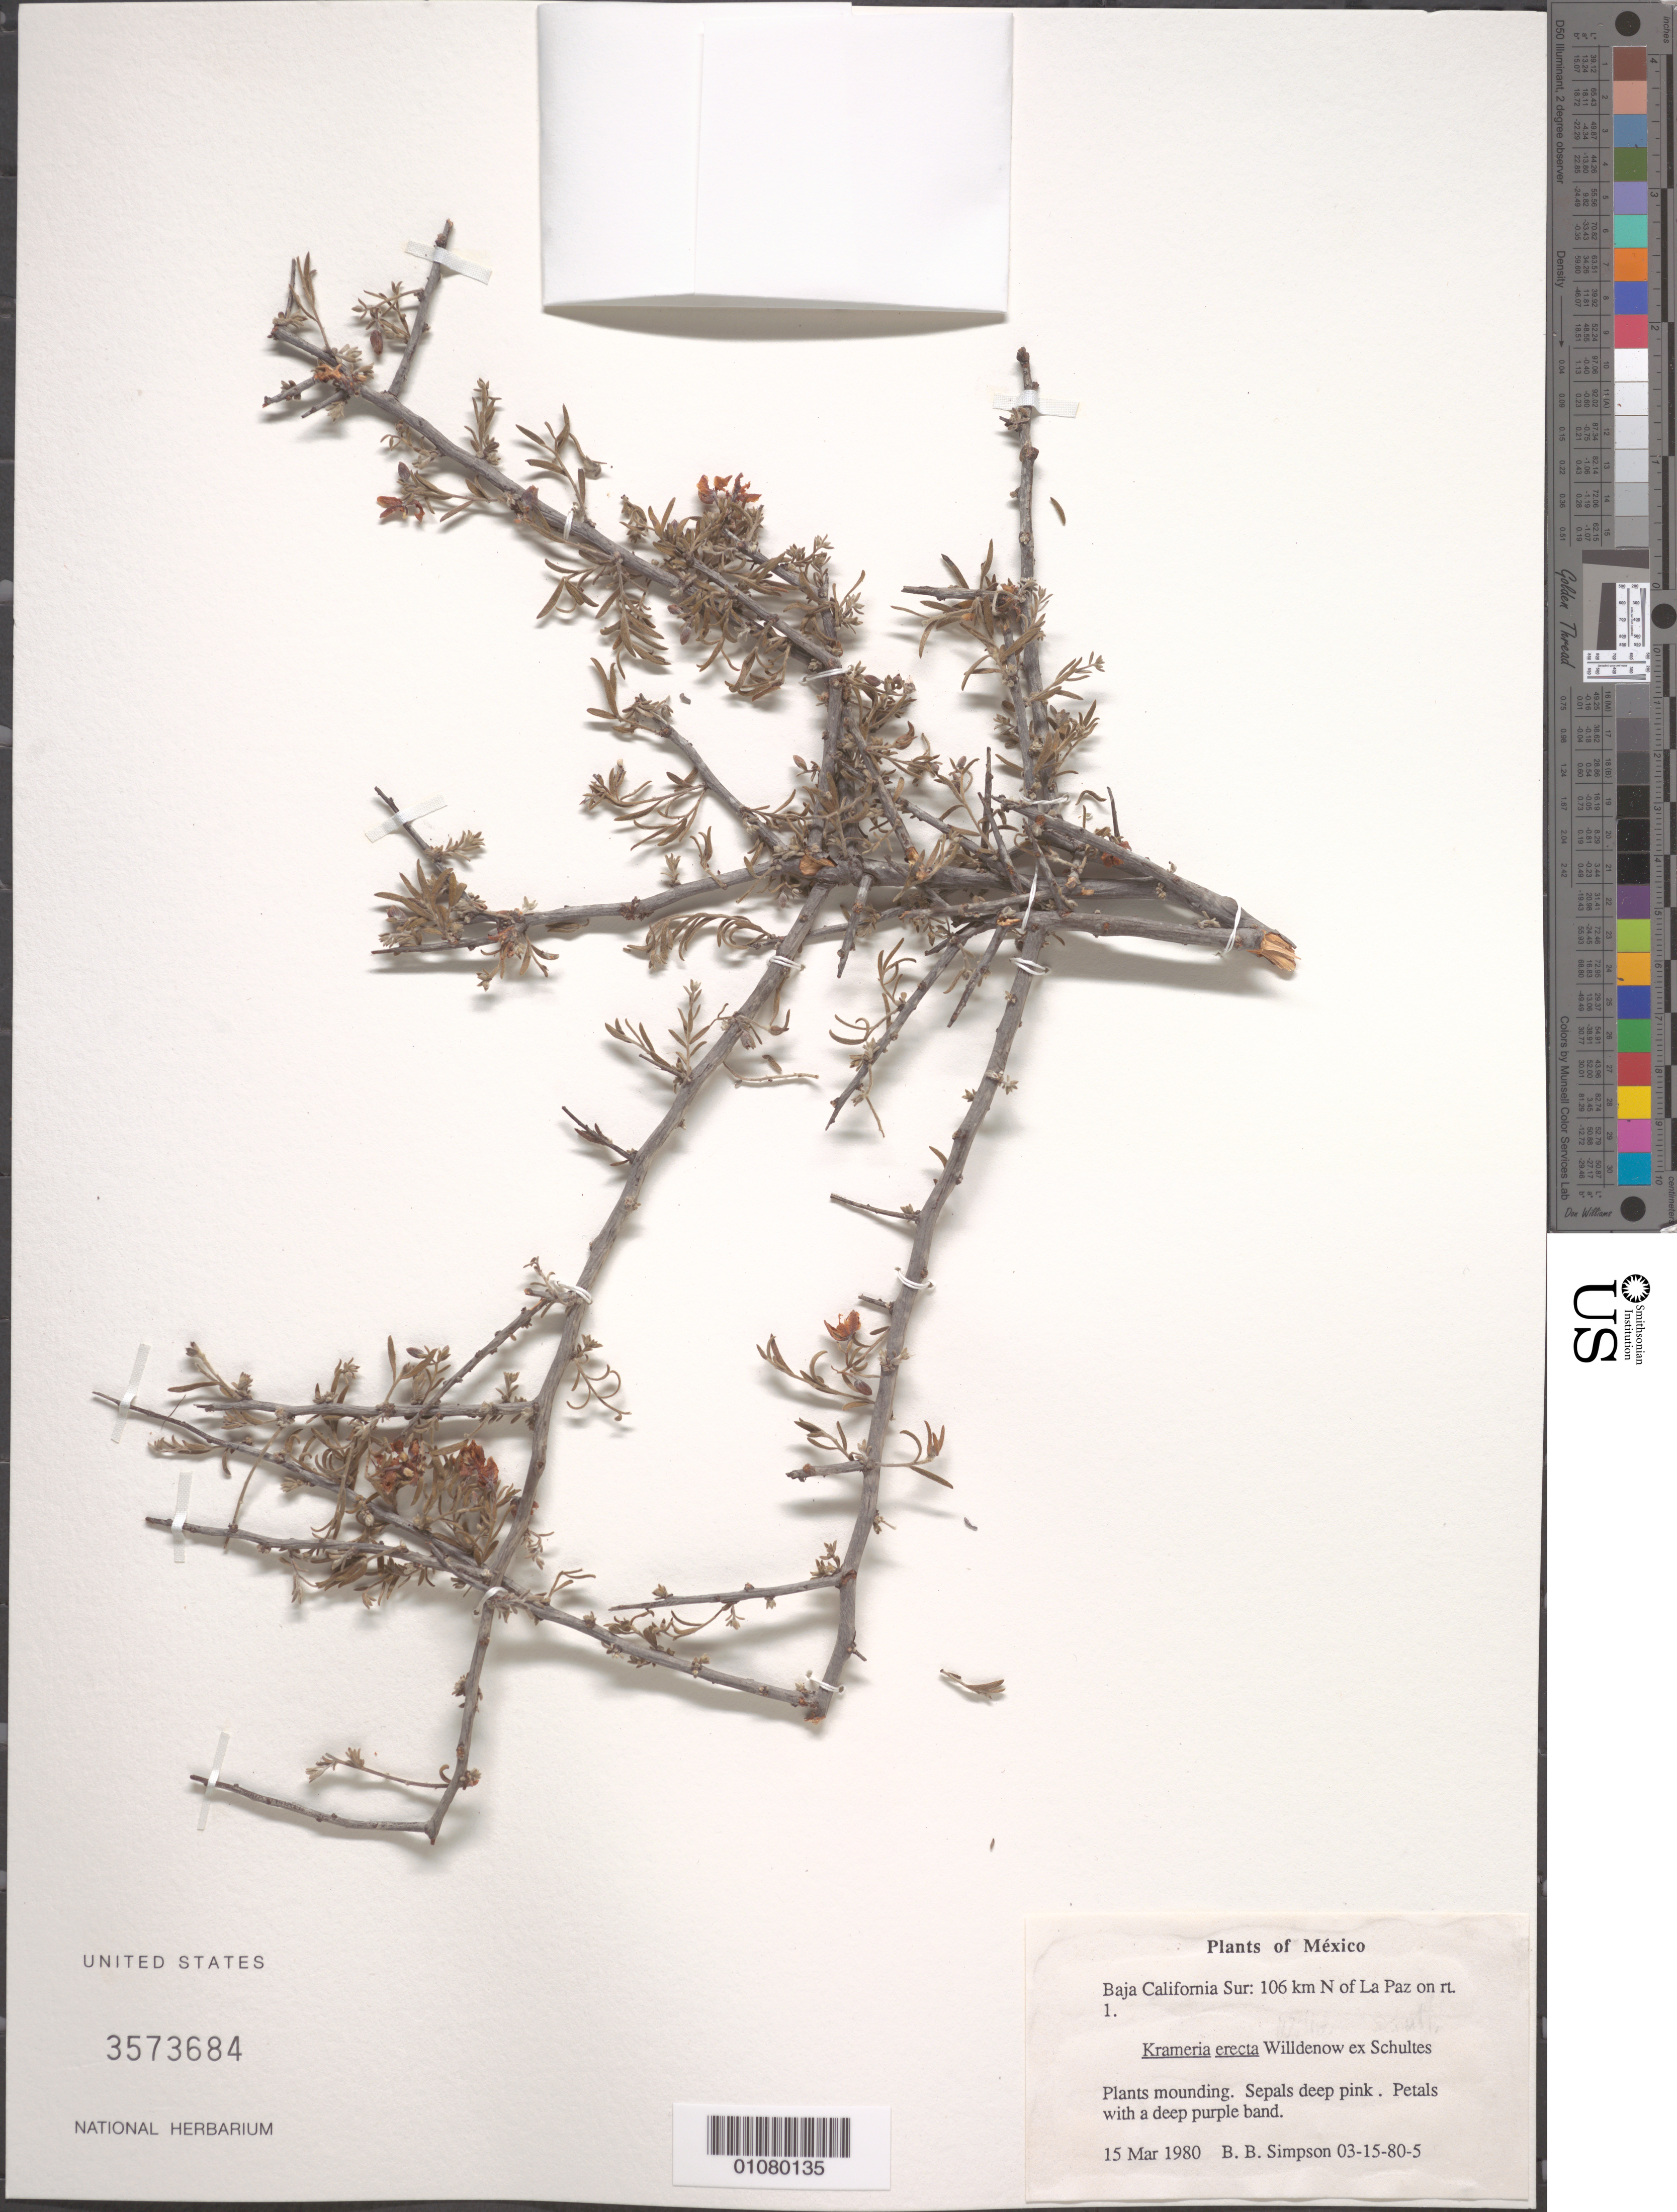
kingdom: Plantae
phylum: Tracheophyta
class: Magnoliopsida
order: Zygophyllales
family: Krameriaceae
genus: Krameria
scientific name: Krameria erecta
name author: Willd. ex Schult.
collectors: B. B. Simpson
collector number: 03-15-80-5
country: Mexico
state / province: Baja California Sur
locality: NNW of La Paz on rt. 1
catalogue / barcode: US 3573684